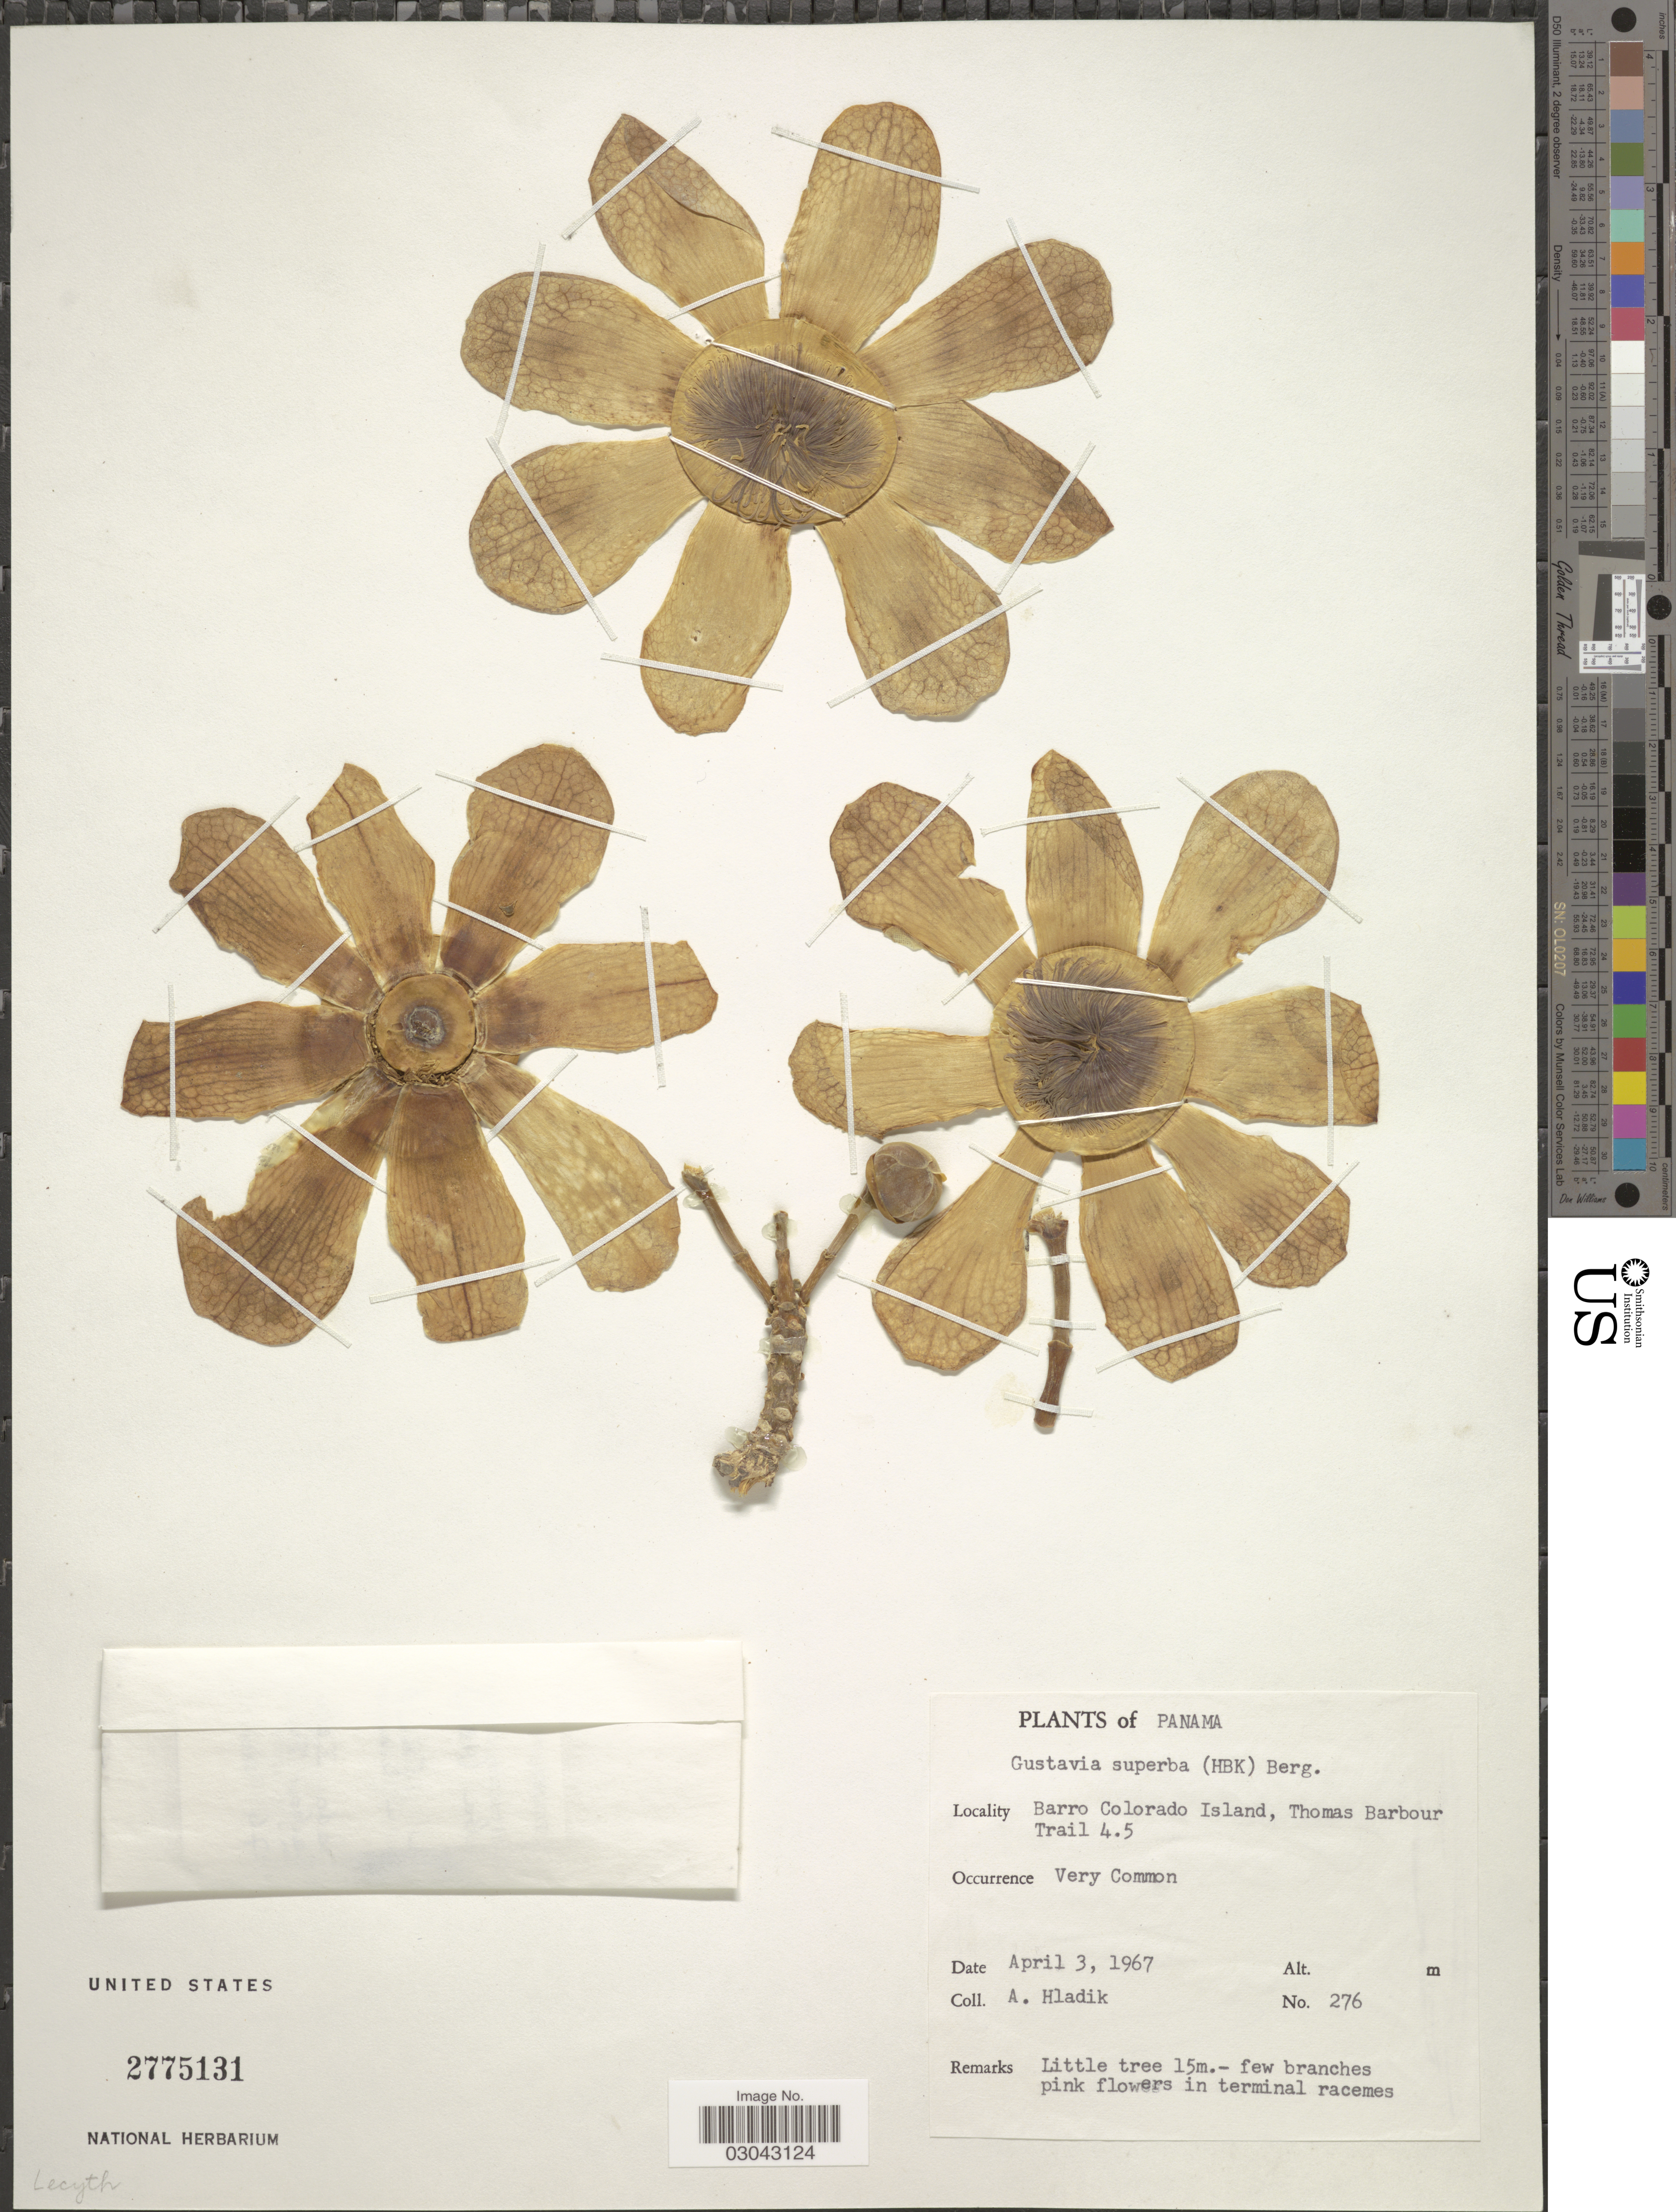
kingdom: Plantae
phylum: Tracheophyta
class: Magnoliopsida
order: Ericales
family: Lecythidaceae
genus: Gustavia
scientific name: Gustavia superba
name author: (Kunth) O. Berg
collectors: A. Hladik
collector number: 276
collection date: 1967-04-03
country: Panama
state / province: Panamá Oeste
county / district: Canal Zone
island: Barro Colorado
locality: Barro Colorado Island, Thomas Barbour, Trail 4.5.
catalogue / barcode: US 2775131